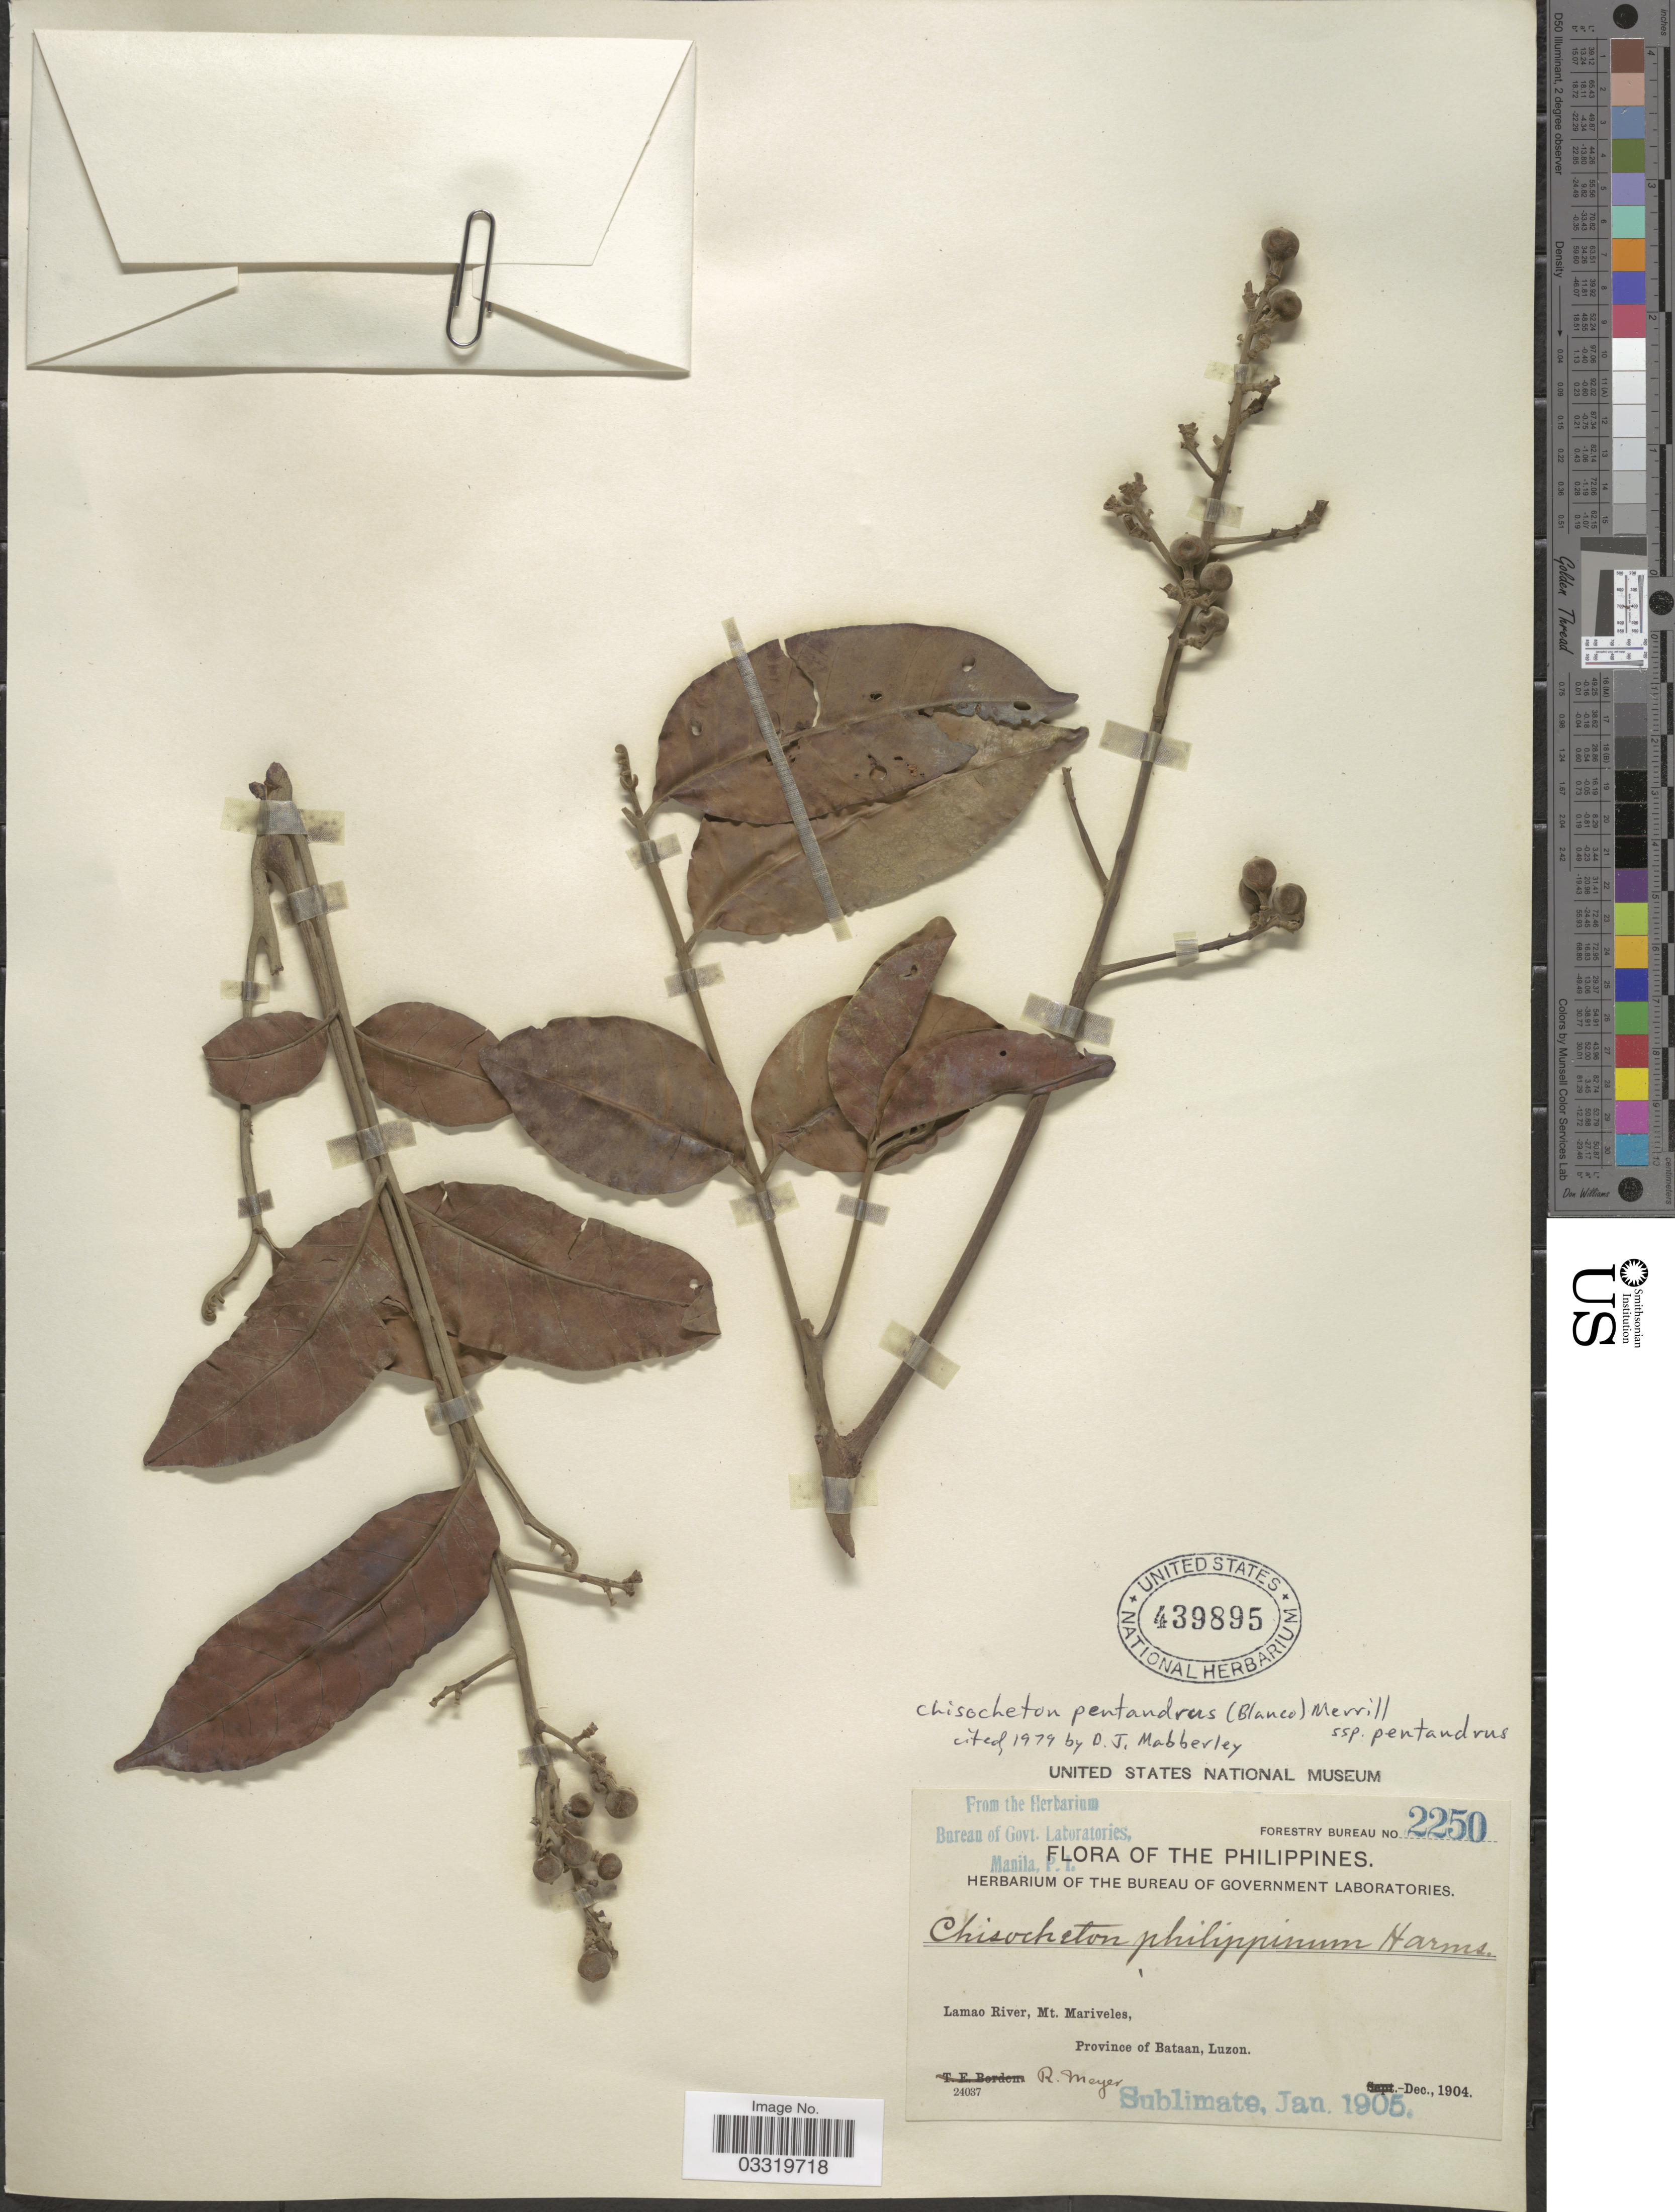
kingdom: Plantae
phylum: Tracheophyta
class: Magnoliopsida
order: Sapindales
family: Meliaceae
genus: Chisocheton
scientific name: Chisocheton pentandrus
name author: (Blanco) Merr.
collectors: R. Meyer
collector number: Forestry Bureau 2250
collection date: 1904-12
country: Philippines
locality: Lamao River, Mt. Mariveles, Province of Bataan, Luzon.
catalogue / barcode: US 439895